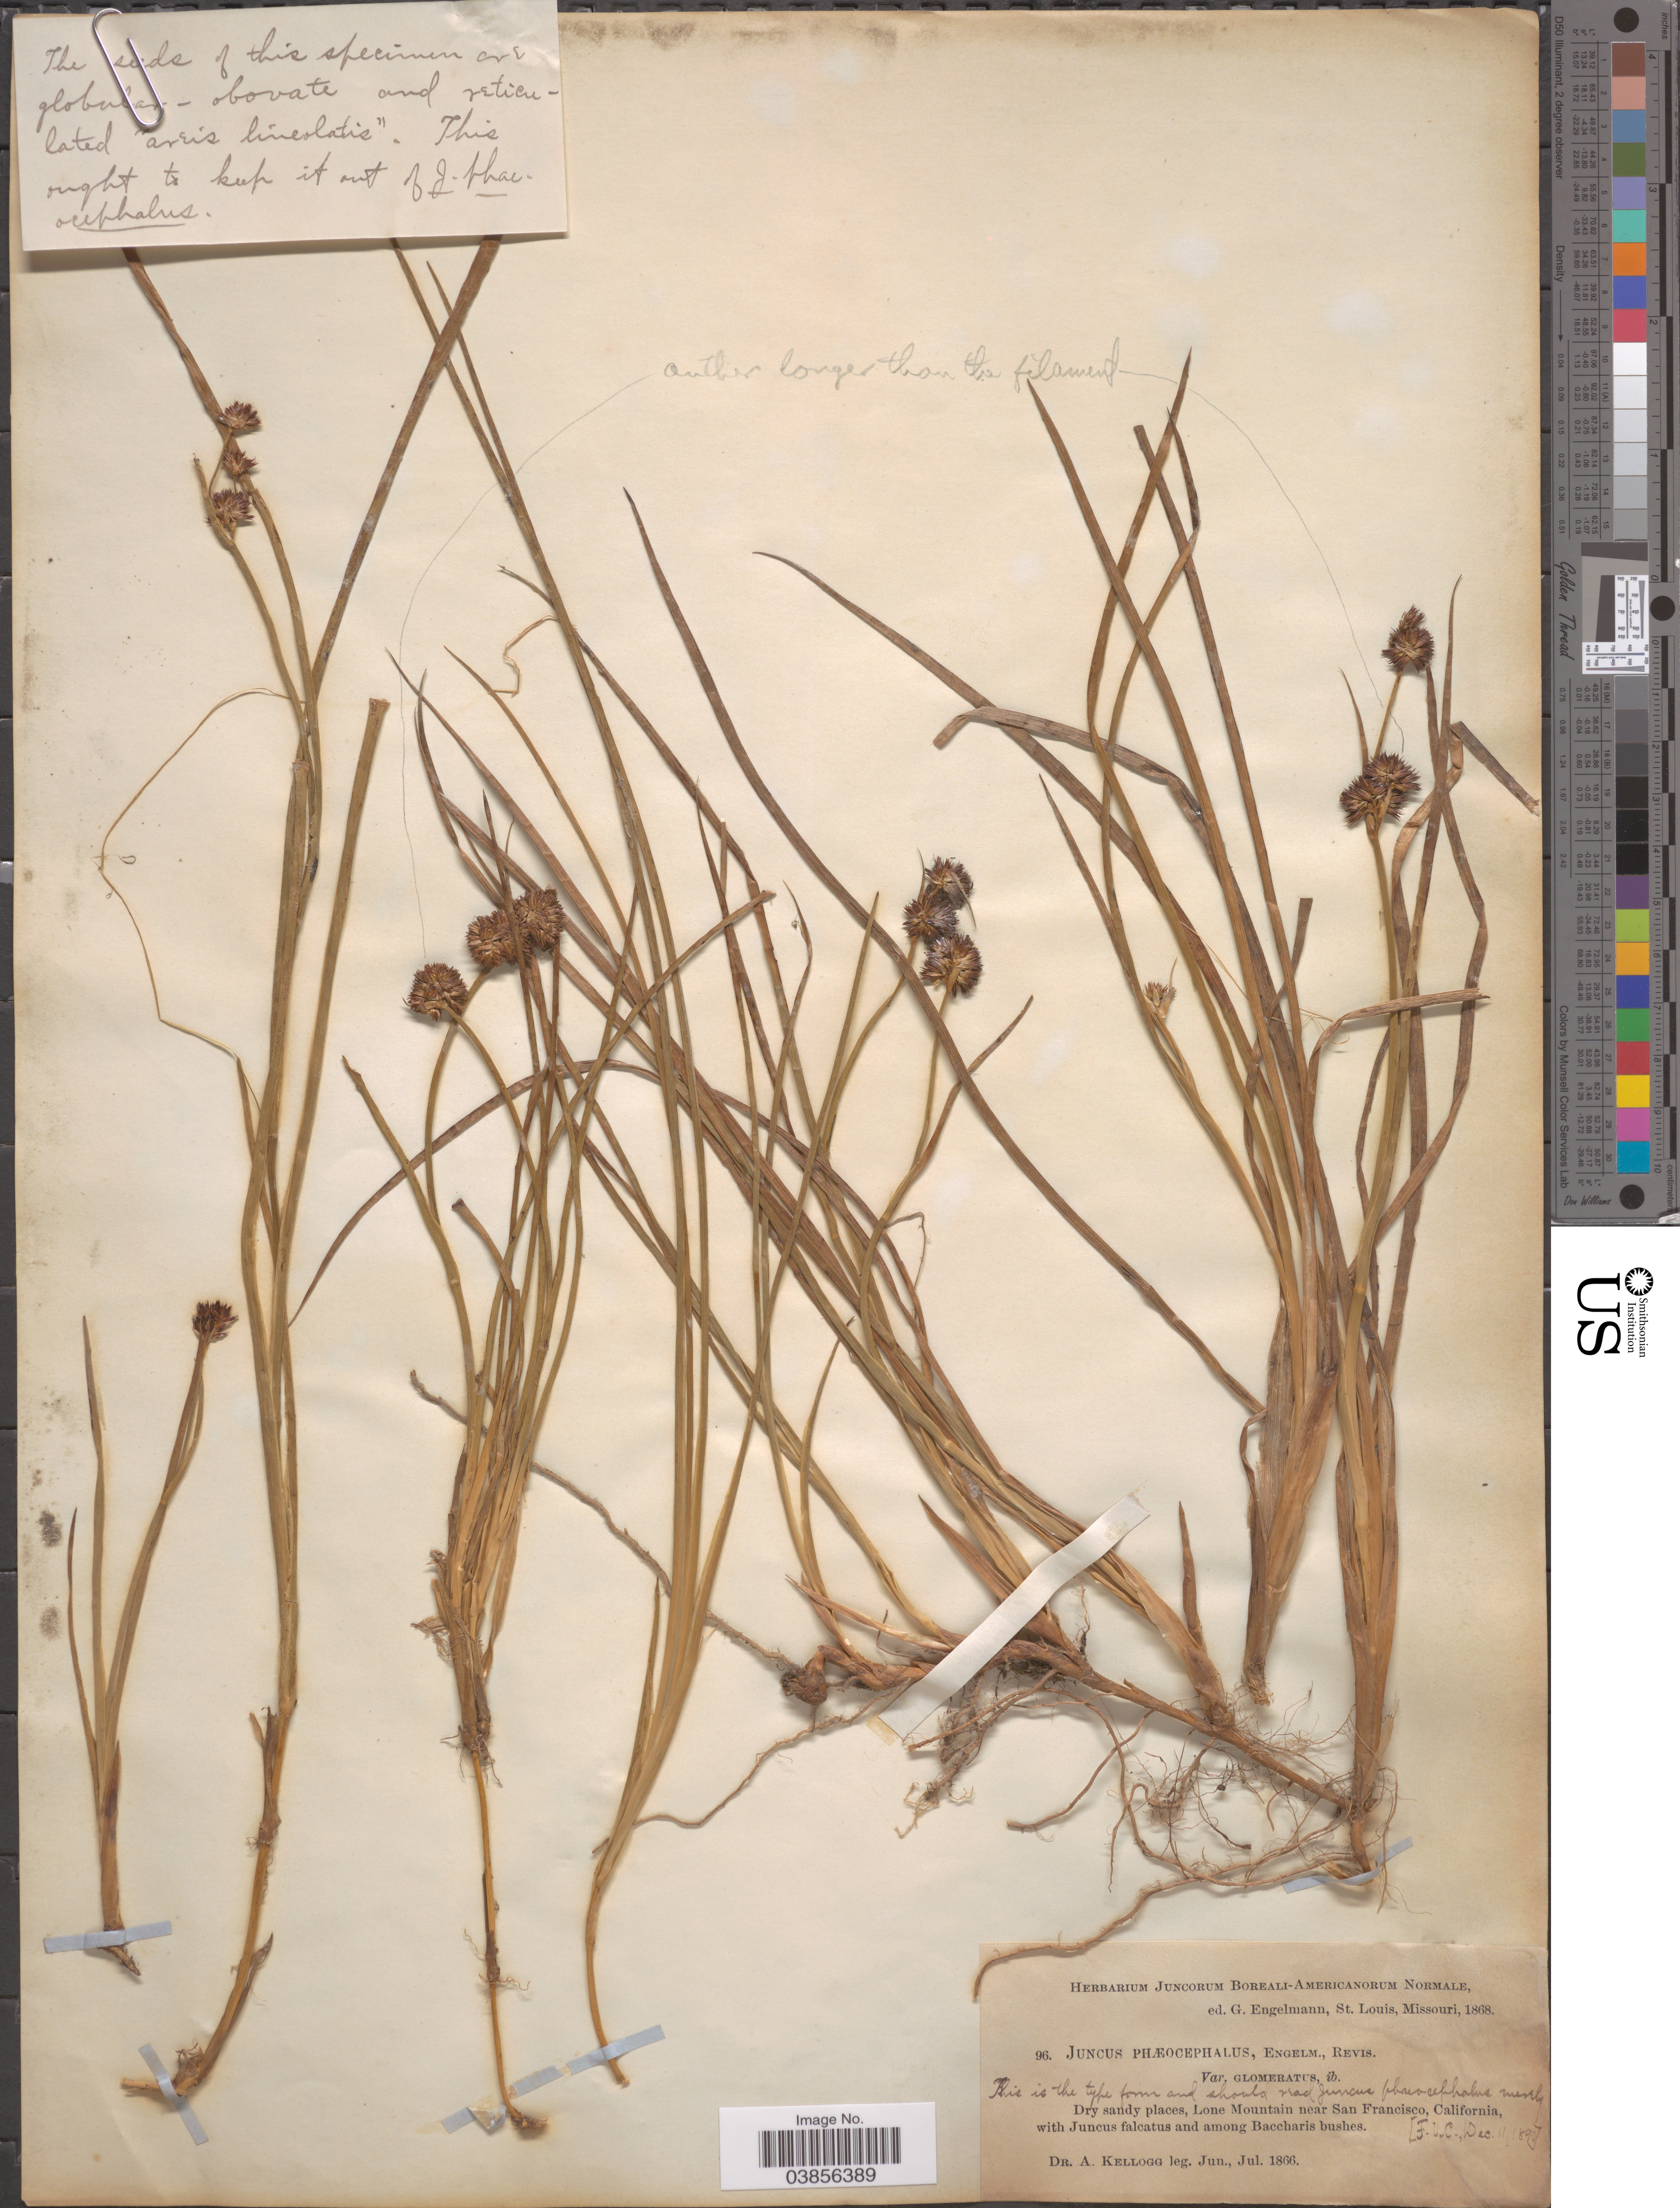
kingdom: Plantae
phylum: Tracheophyta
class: Liliopsida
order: Poales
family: Juncaceae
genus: Juncus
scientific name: Juncus phaeocephalus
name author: Engelm.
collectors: A. Kellogg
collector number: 96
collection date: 1866-06/1866-07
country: United States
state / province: California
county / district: San Francisco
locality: Lone Mountain near San francisco.